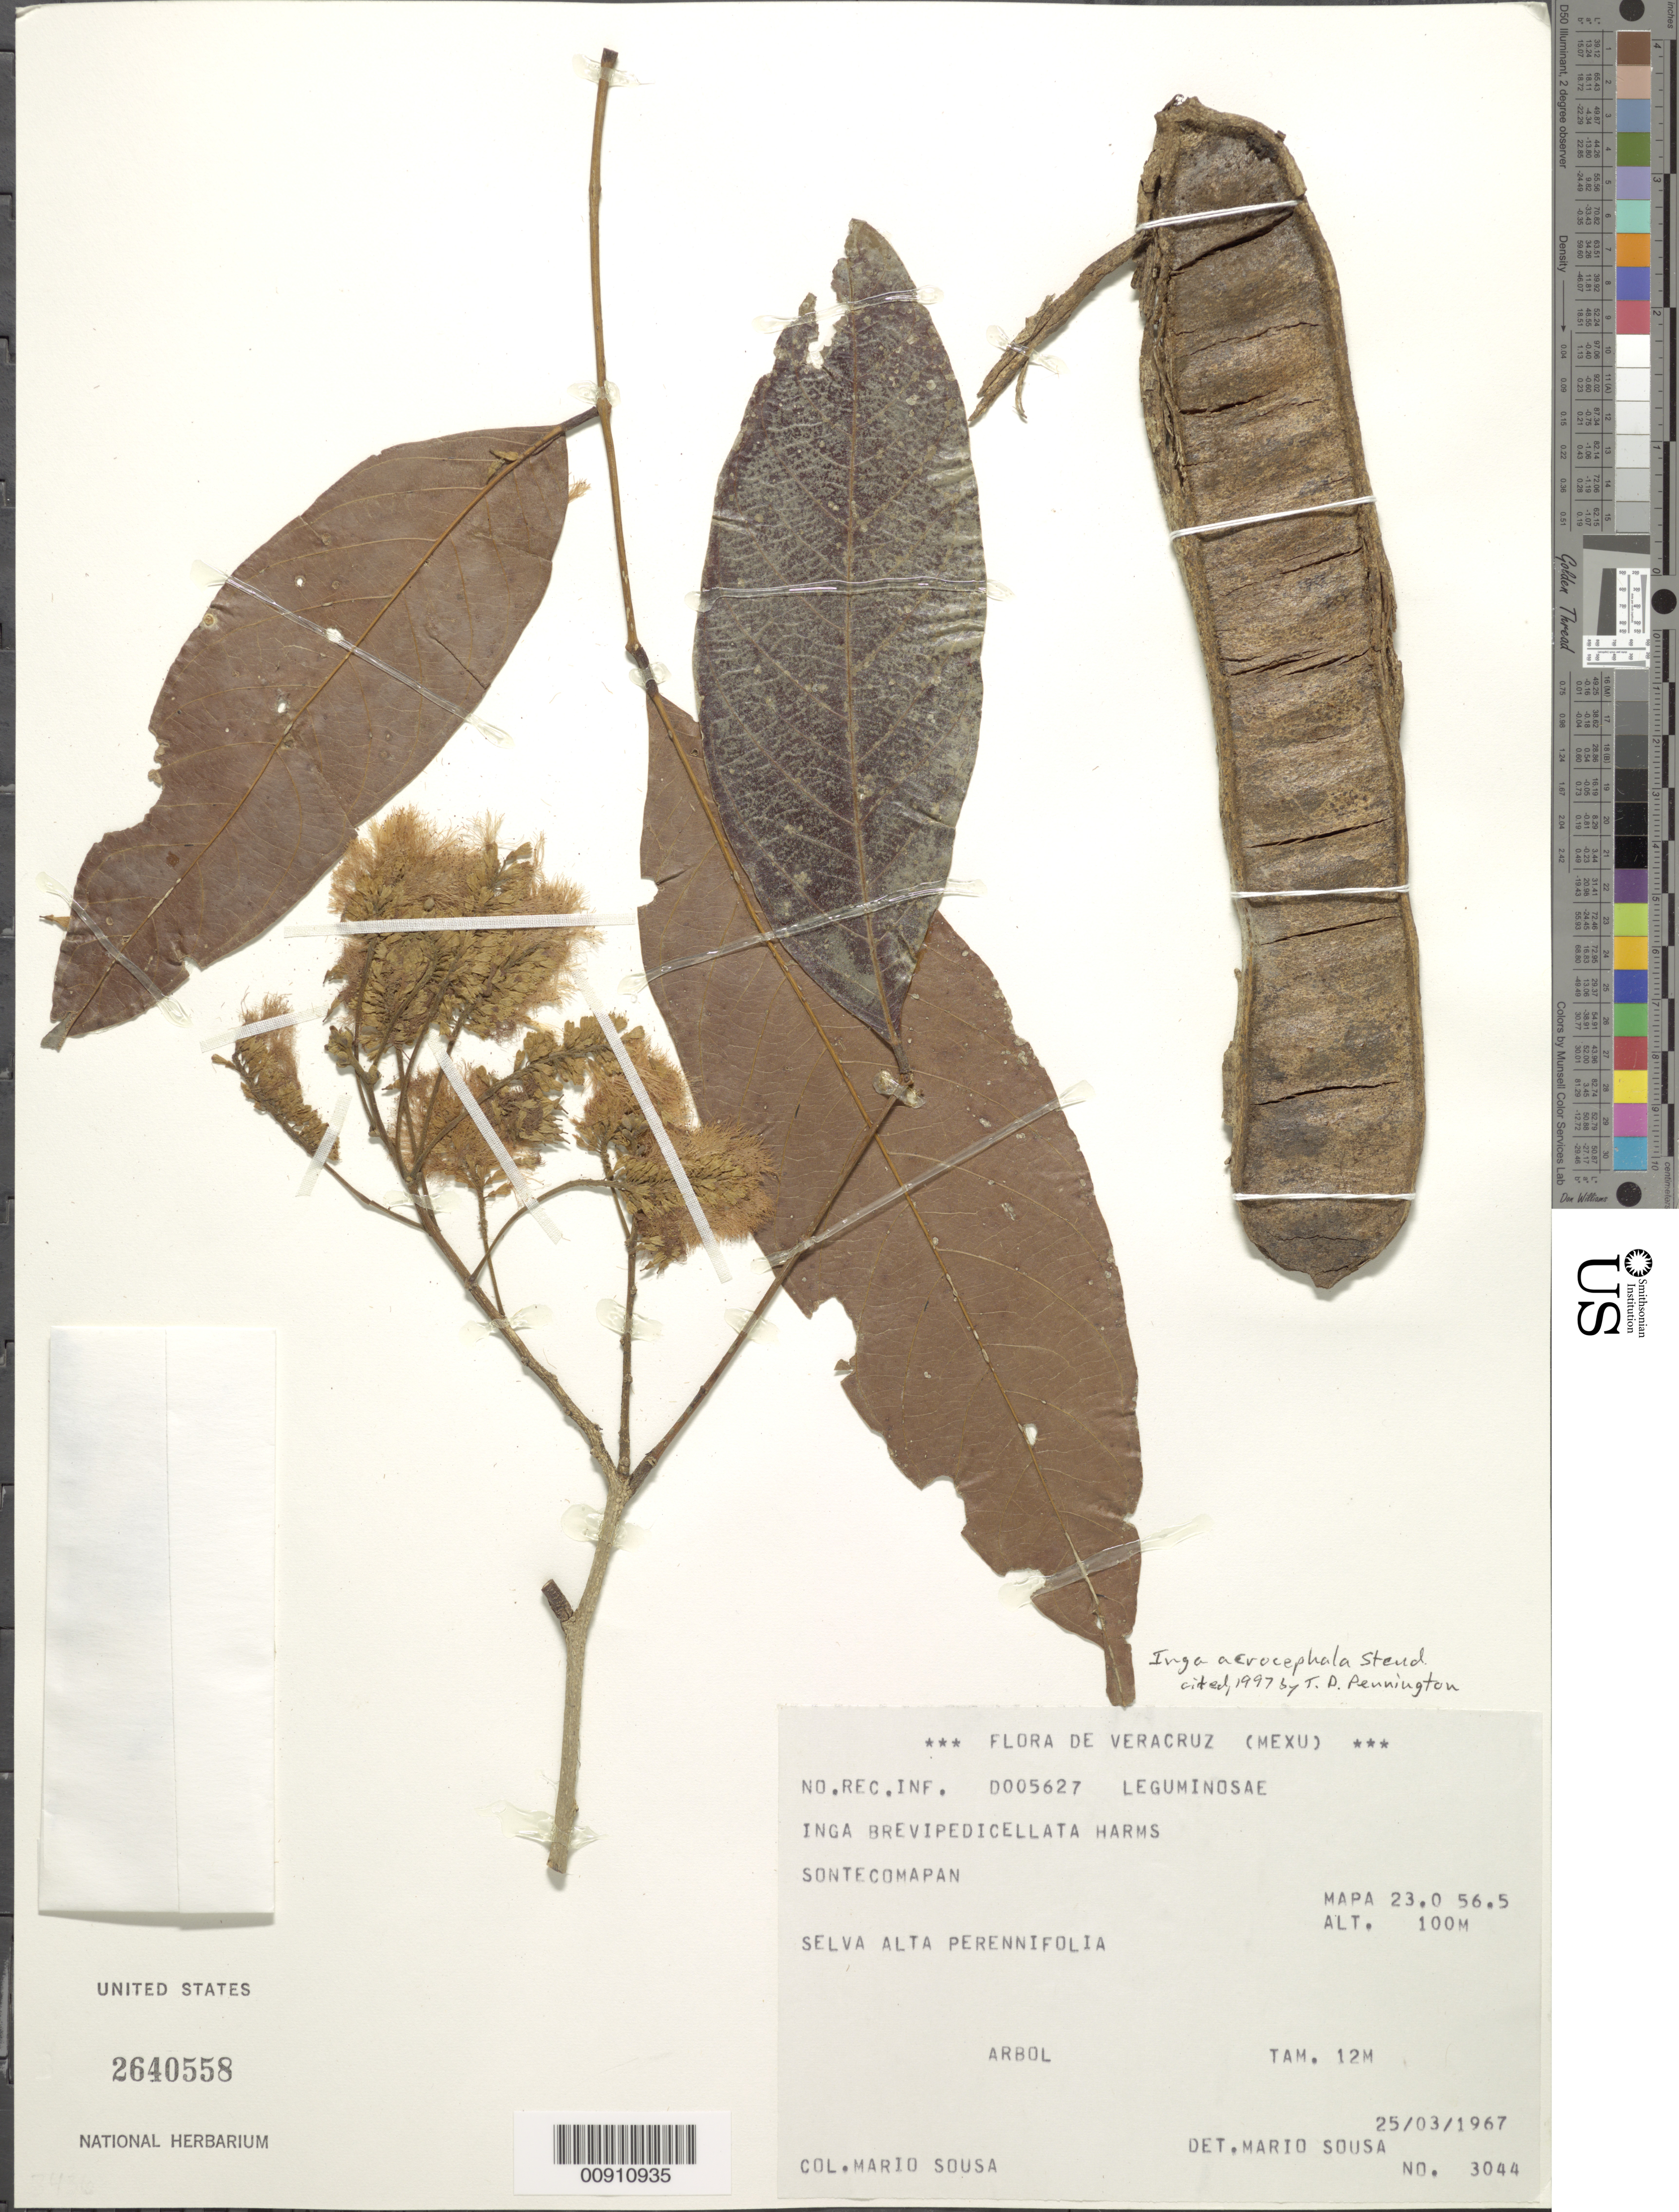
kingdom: Plantae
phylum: Tracheophyta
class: Magnoliopsida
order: Fabales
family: Fabaceae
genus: Inga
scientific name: Inga acrocephala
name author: Steud.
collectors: M. Sousa S.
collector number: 3044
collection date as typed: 25 Mar 1967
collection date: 1967-03-25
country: Mexico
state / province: Veracruz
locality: Sontecomapan, Veracruz. Mapa 23.0 56.5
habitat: Selva alta perennifolia.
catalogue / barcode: US 2640558